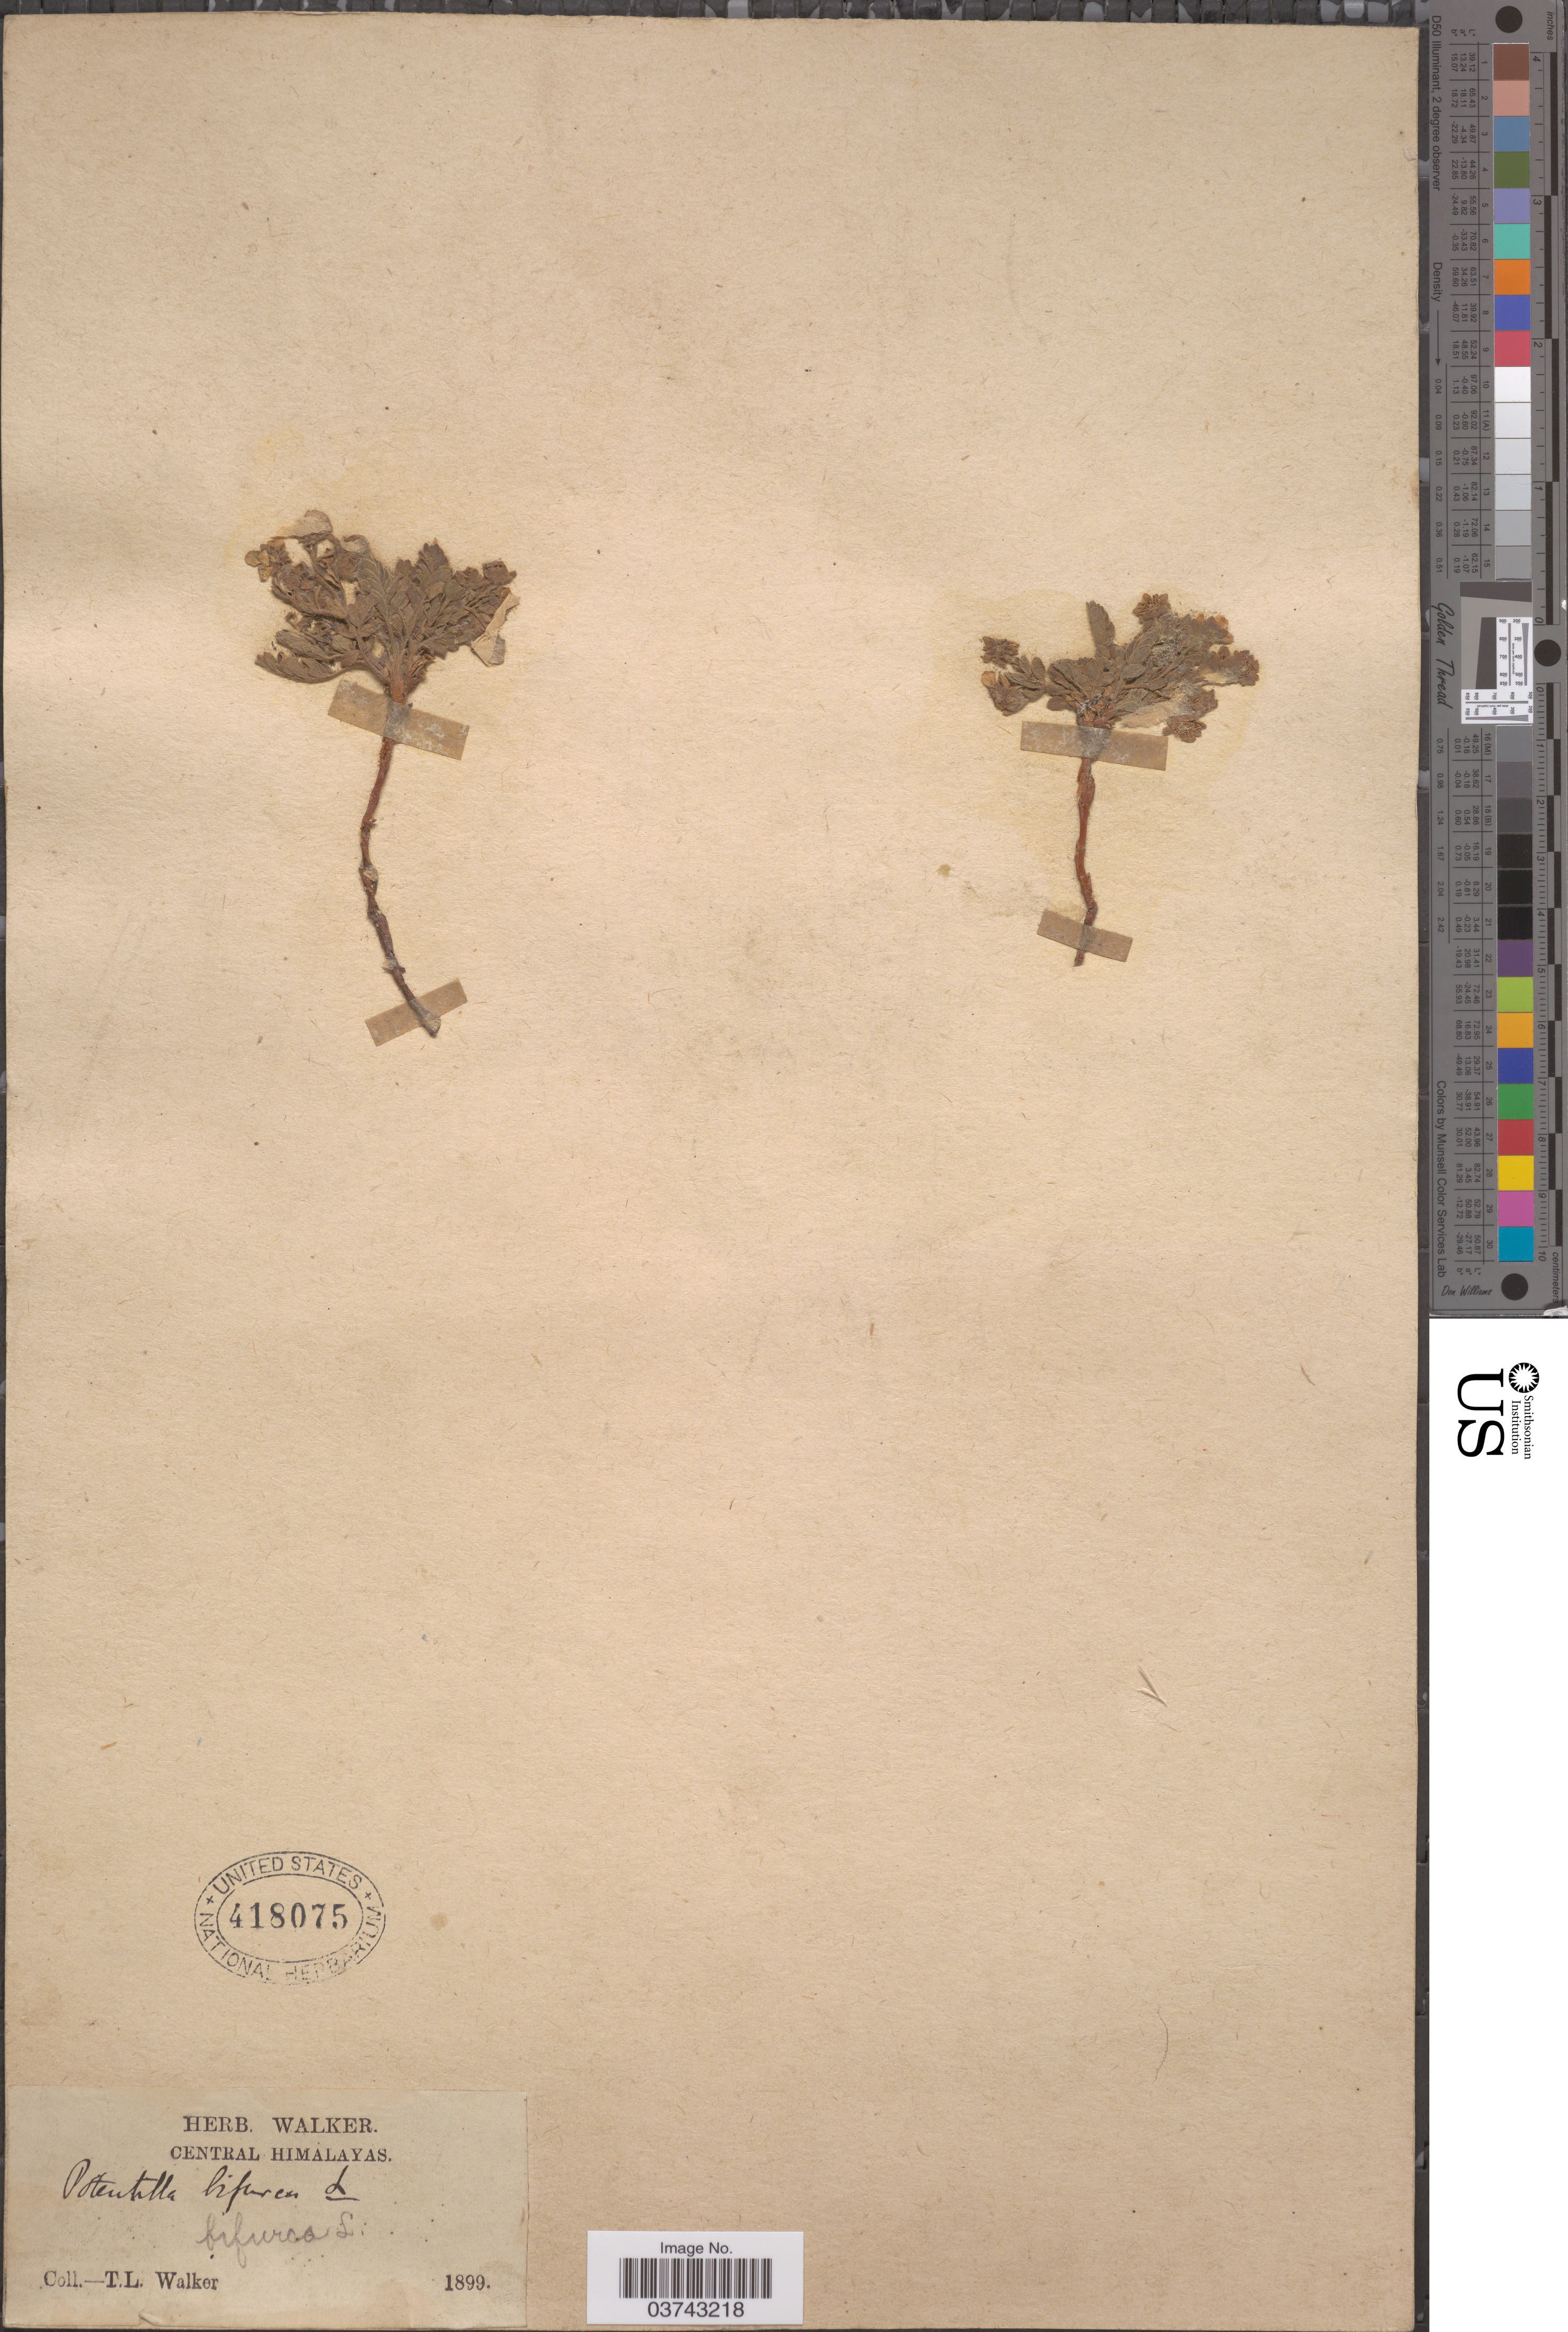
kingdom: Plantae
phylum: Tracheophyta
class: Magnoliopsida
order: Rosales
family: Rosaceae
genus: Sibbaldianthe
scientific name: Sibbaldianthe bifurca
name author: (L.) Kurtto & T. Erikss.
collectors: T. Walker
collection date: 1899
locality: Central Himalayas.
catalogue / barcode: US 418075